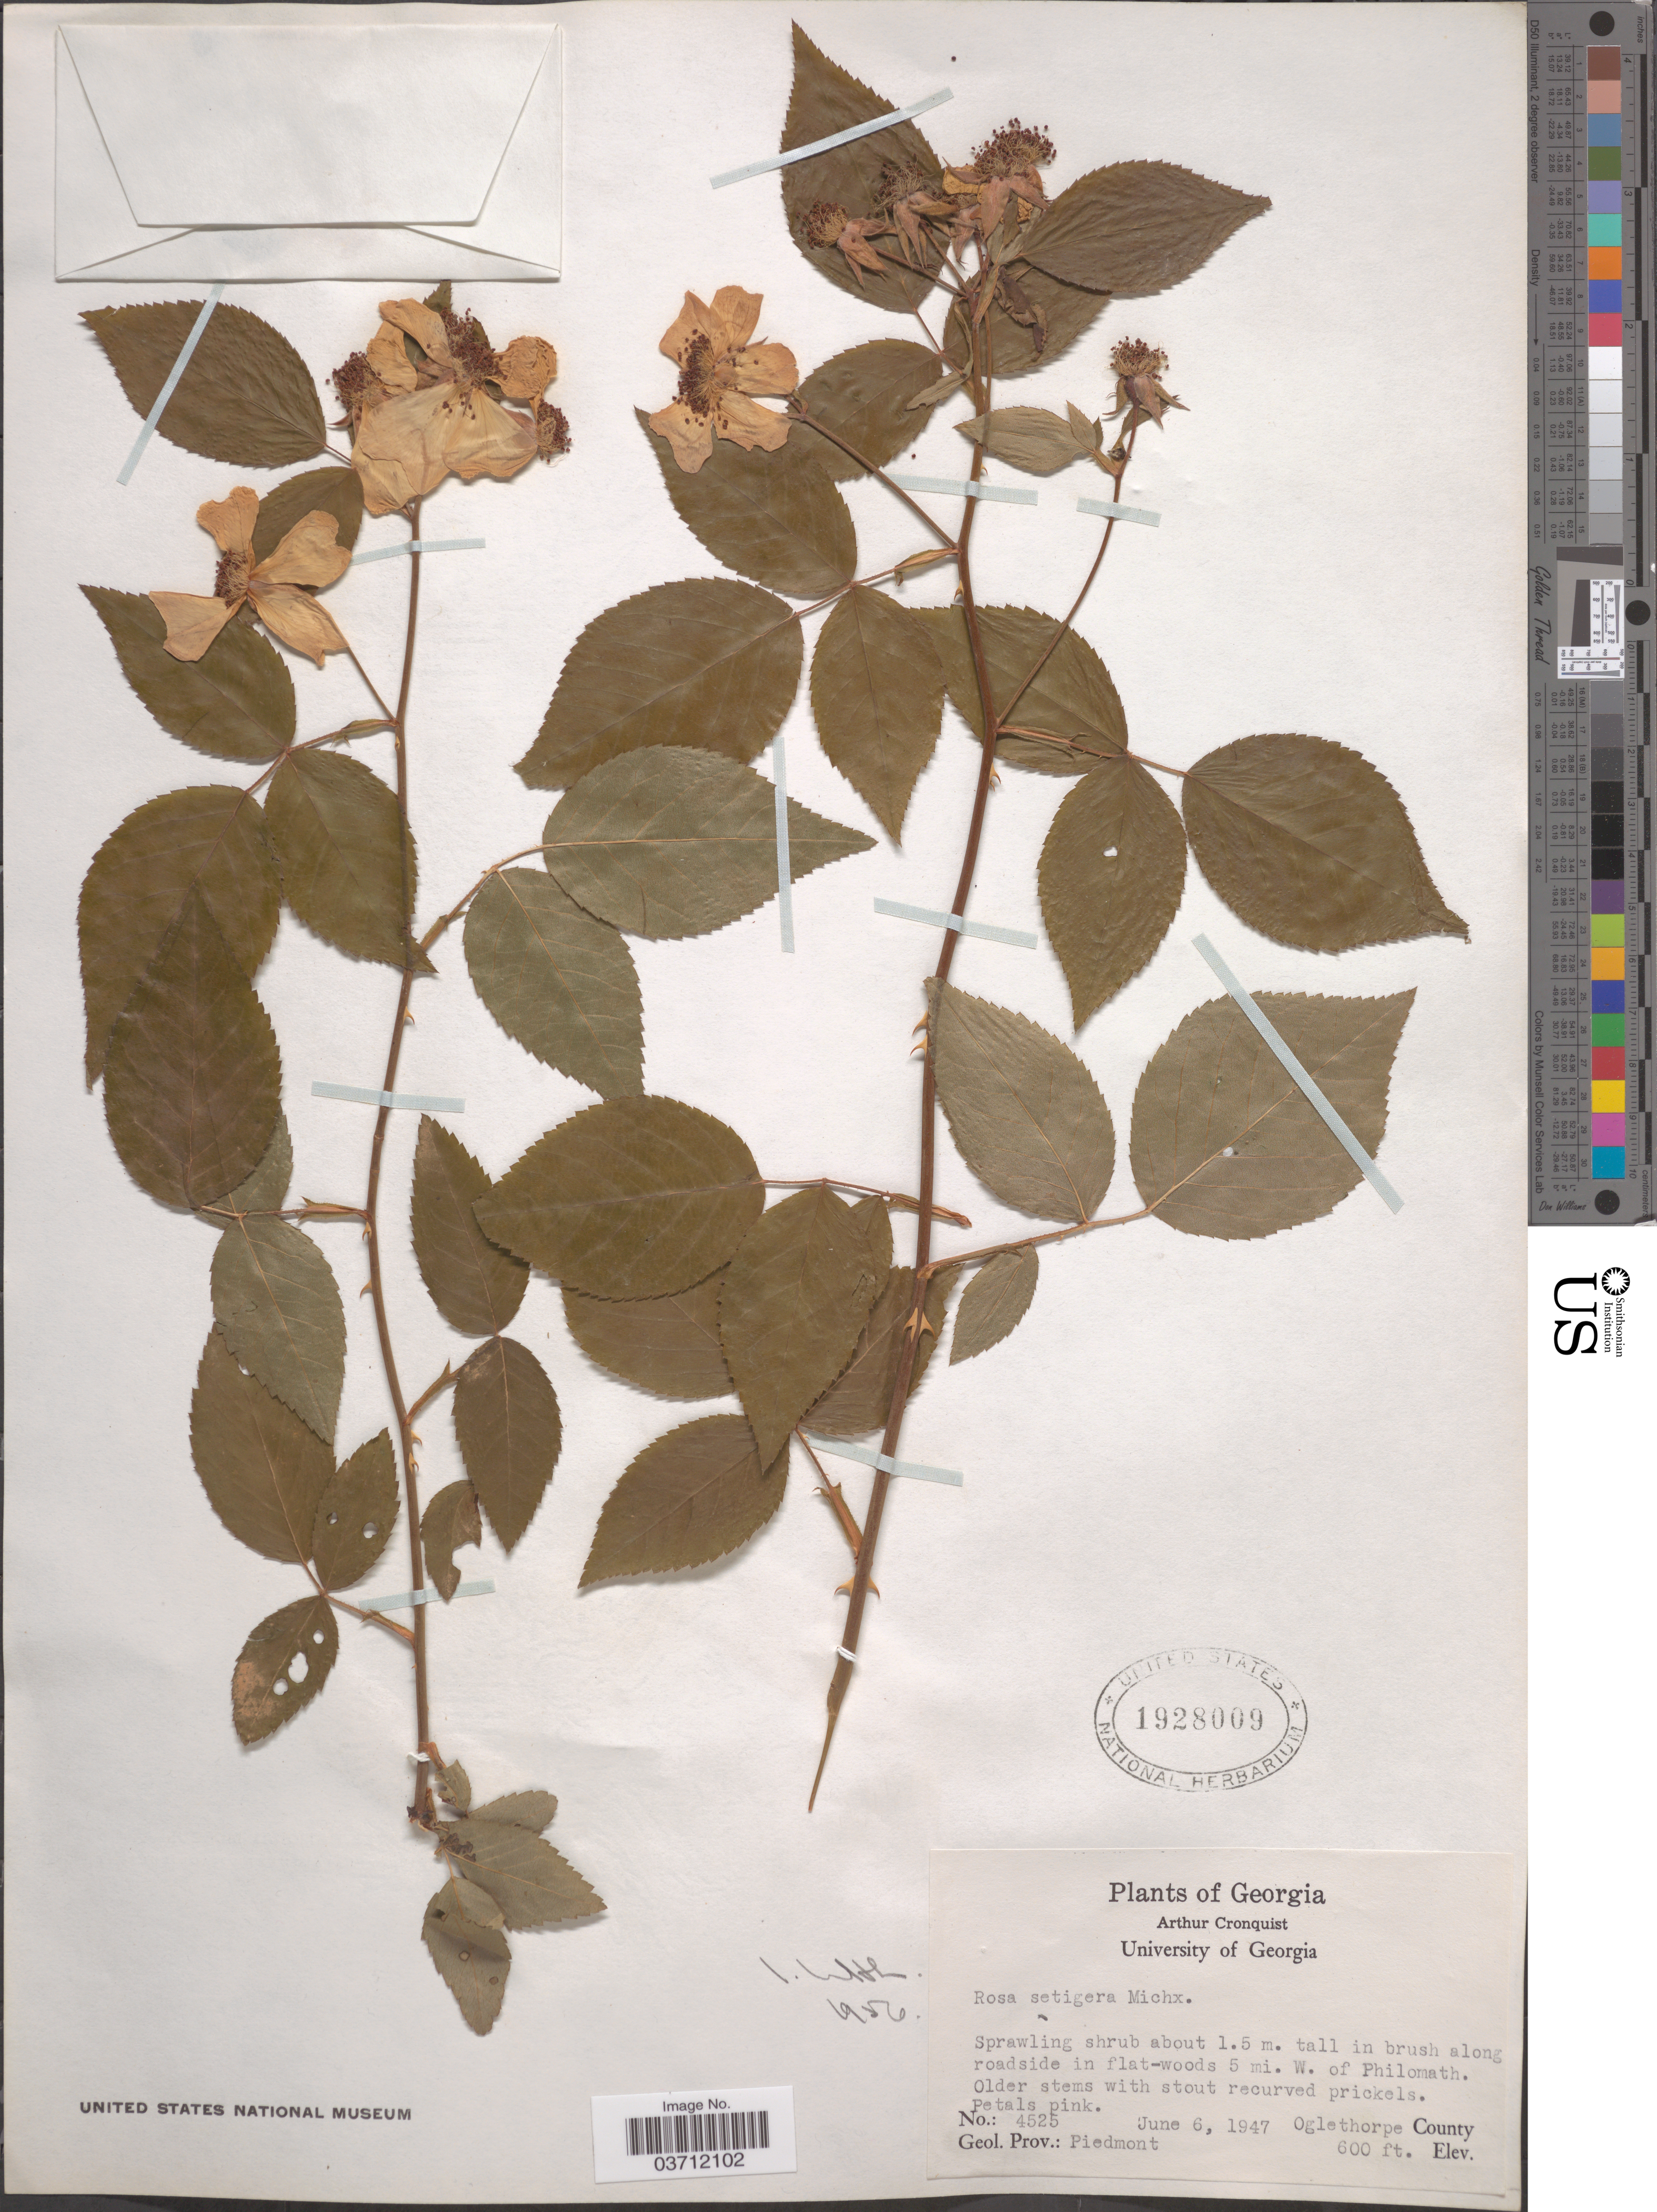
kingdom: Plantae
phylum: Tracheophyta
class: Magnoliopsida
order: Rosales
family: Rosaceae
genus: Rosa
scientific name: Rosa setigera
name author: Michx.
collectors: A. J. Cronquist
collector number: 4525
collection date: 1947-06-06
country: United States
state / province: Georgia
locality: Along roadside in flat-woods 5 mi. W. of Philomath. Oglethorpe County. Geol. Prov.: Piedmont.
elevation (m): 183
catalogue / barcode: US 1928009